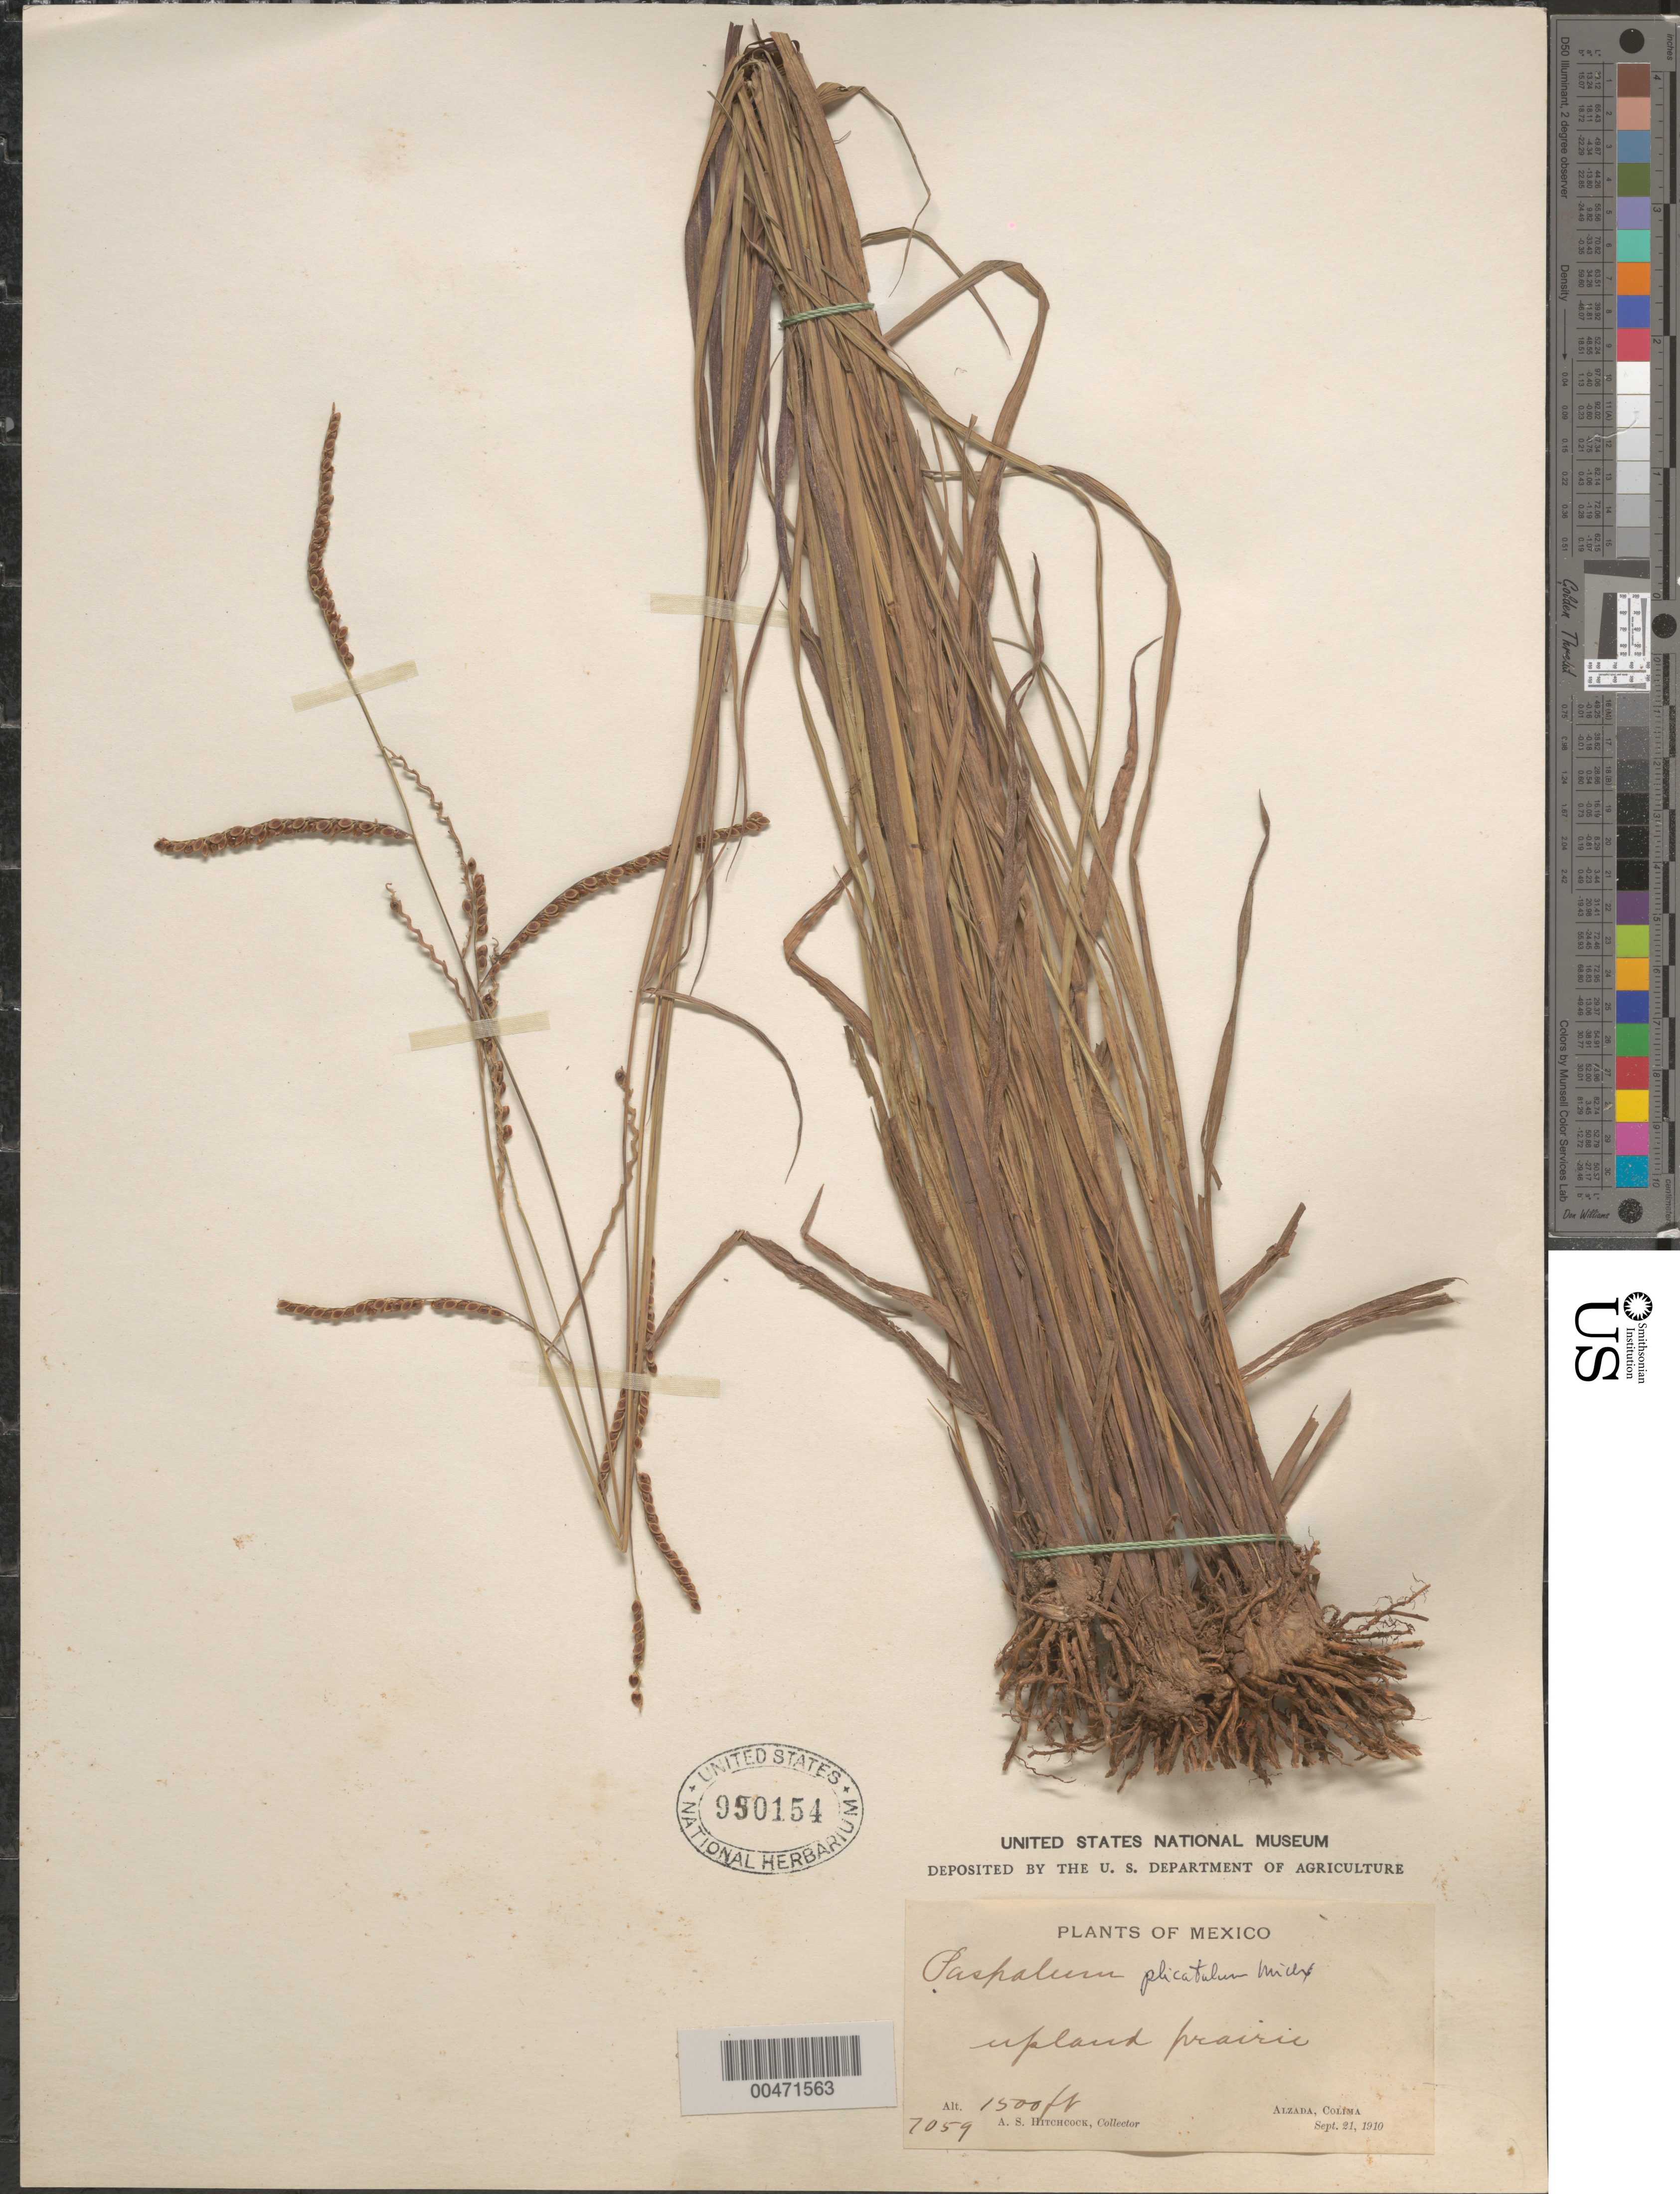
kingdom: Plantae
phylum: Tracheophyta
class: Liliopsida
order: Poales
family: Poaceae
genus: Paspalum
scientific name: Paspalum plicatulum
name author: Michx.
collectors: A. S. Hitchcock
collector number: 7059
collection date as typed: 21 Sep 1910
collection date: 1910-09-21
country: Mexico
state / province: Colima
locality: Alzada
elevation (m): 457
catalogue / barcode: US 950154